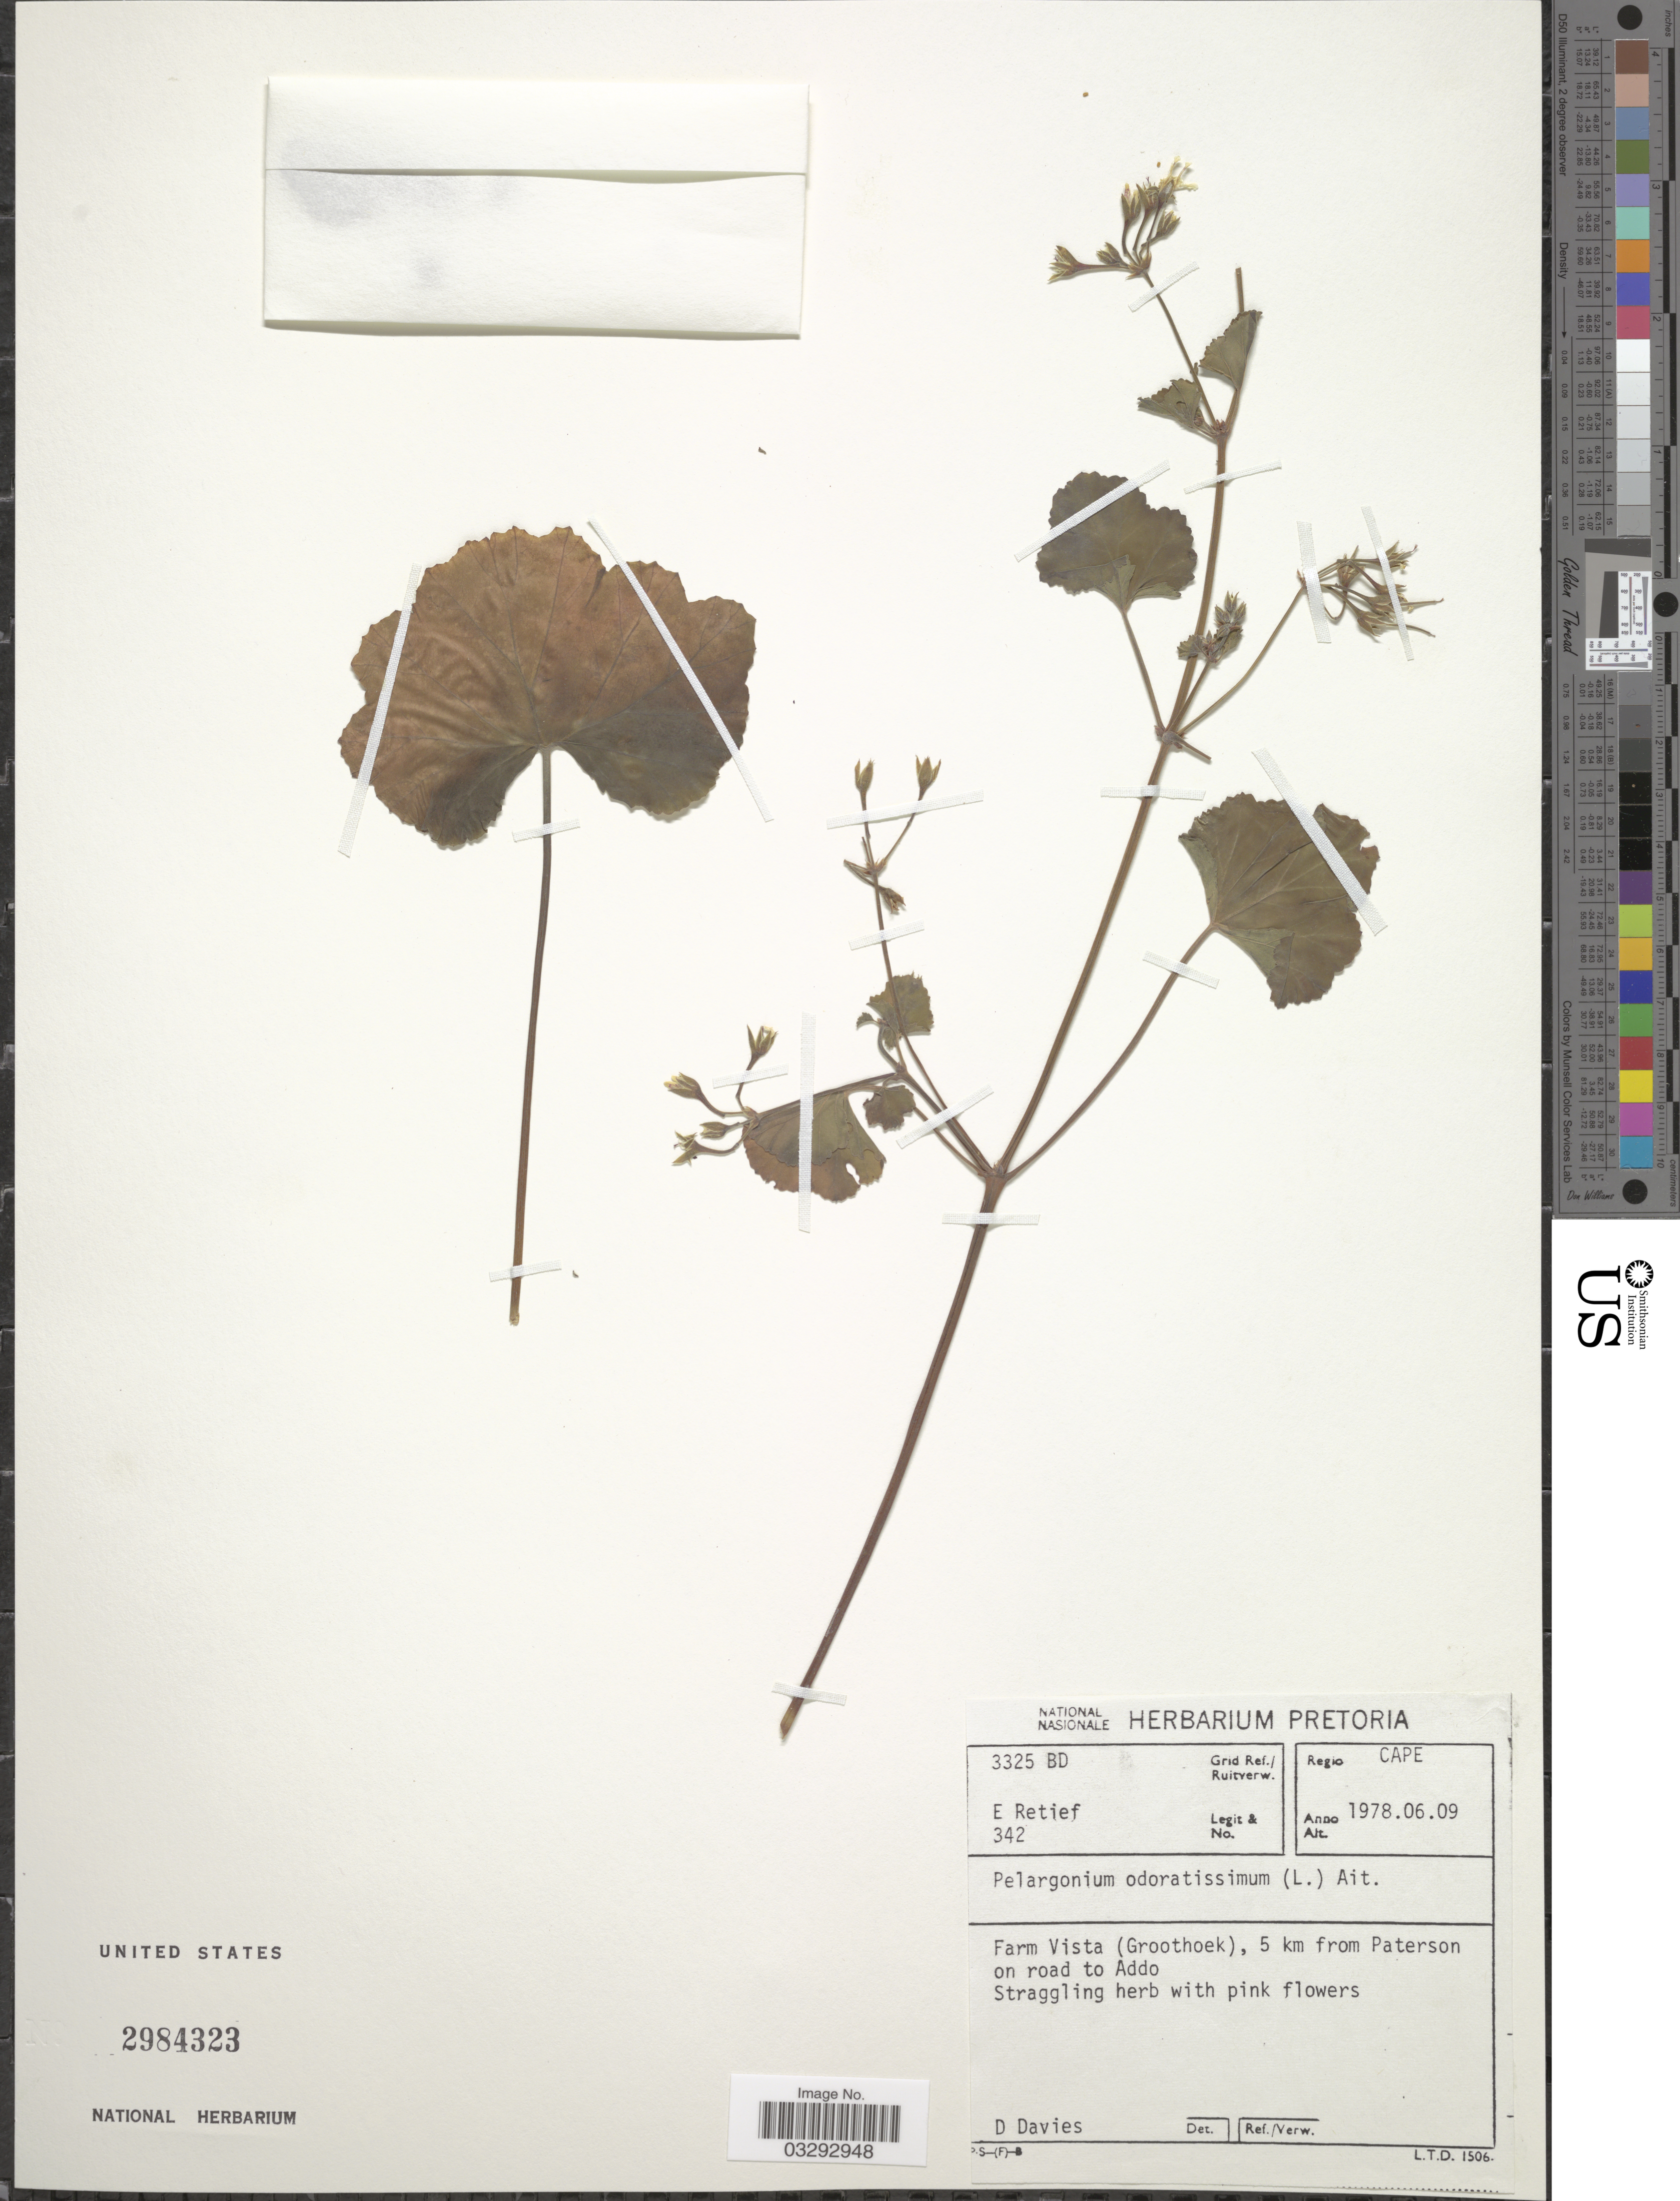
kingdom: Plantae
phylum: Tracheophyta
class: Magnoliopsida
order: Geraniales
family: Geraniaceae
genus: Pelargonium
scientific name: Pelargonium odoratissimum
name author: (L.) L'Hér.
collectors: E. Retief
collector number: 342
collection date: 1978-06-09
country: South Africa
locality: Grid Ref./Ruitverw. 3325BD, Regio Cape, Farm Vista (Groothoek), 5 km from Paterson on road to Addo.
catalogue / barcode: US 2984323